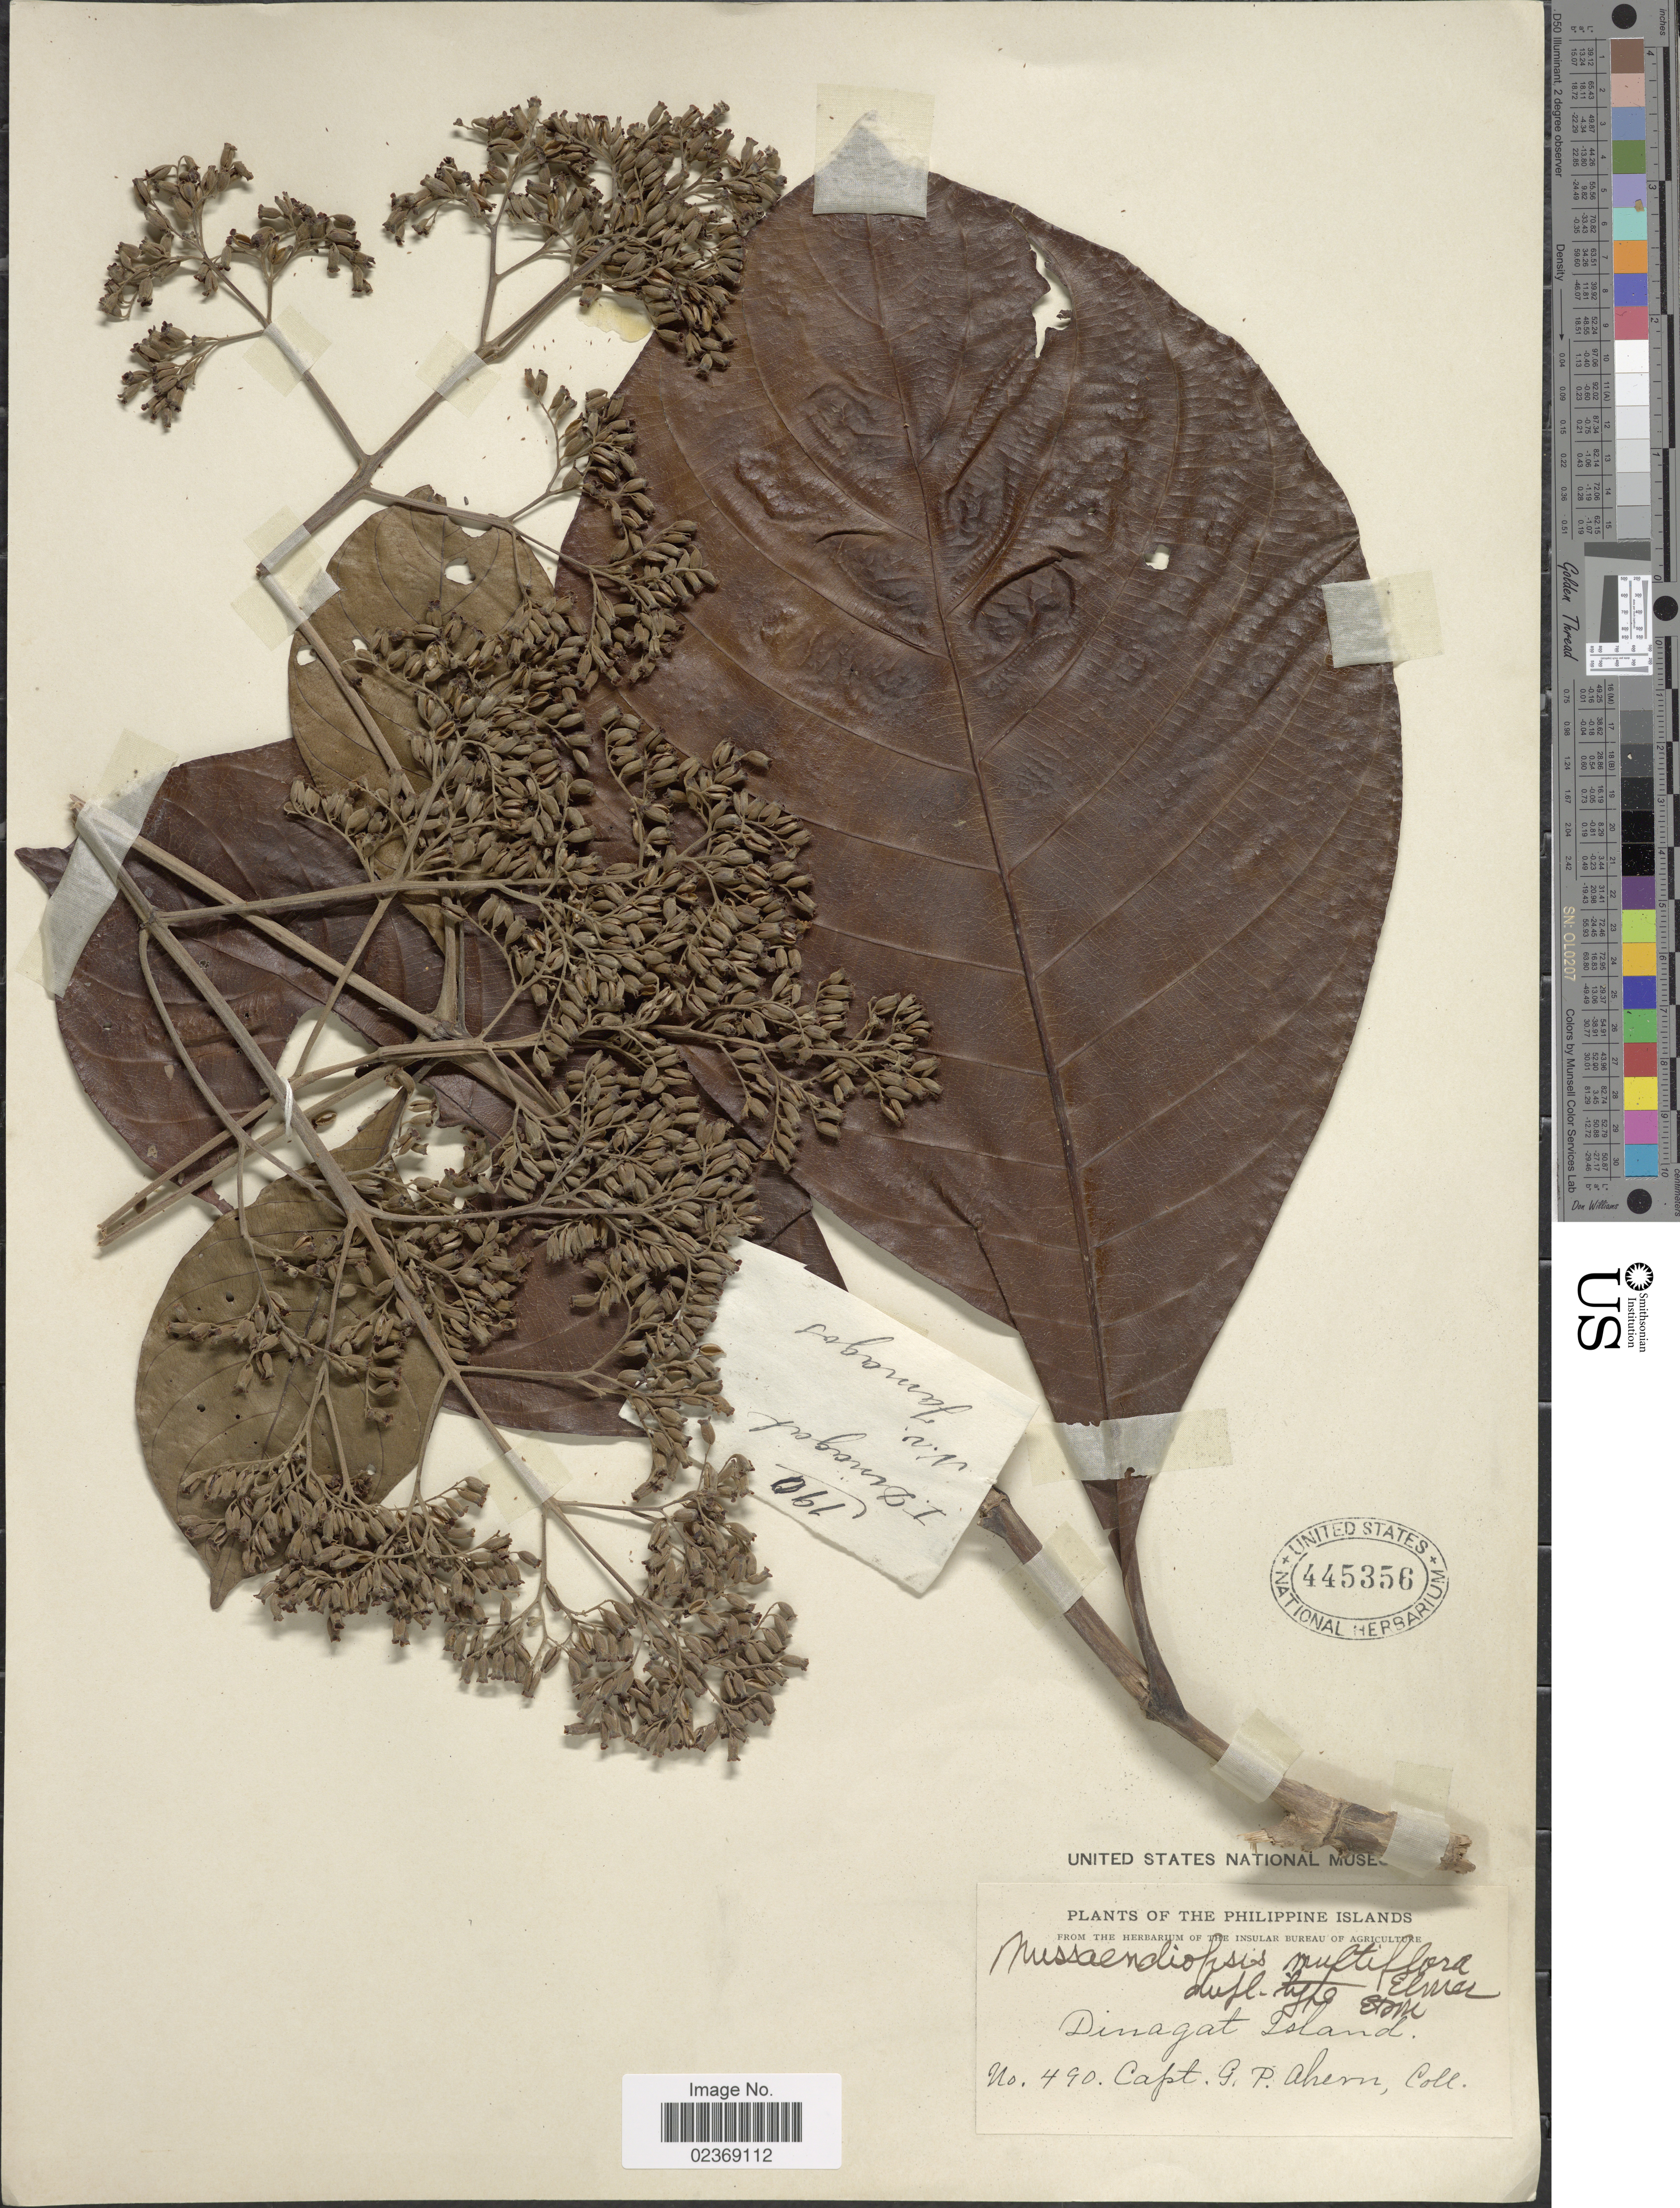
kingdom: Plantae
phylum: Tracheophyta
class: Magnoliopsida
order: Gentianales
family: Rubiaceae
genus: Greeniopsis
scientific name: Greeniopsis multiflora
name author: (Elmer) Merr.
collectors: G. Ahern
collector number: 490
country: Philippines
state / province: Caraga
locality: The Philippine Islands, Dinagat Island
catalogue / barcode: US 445356